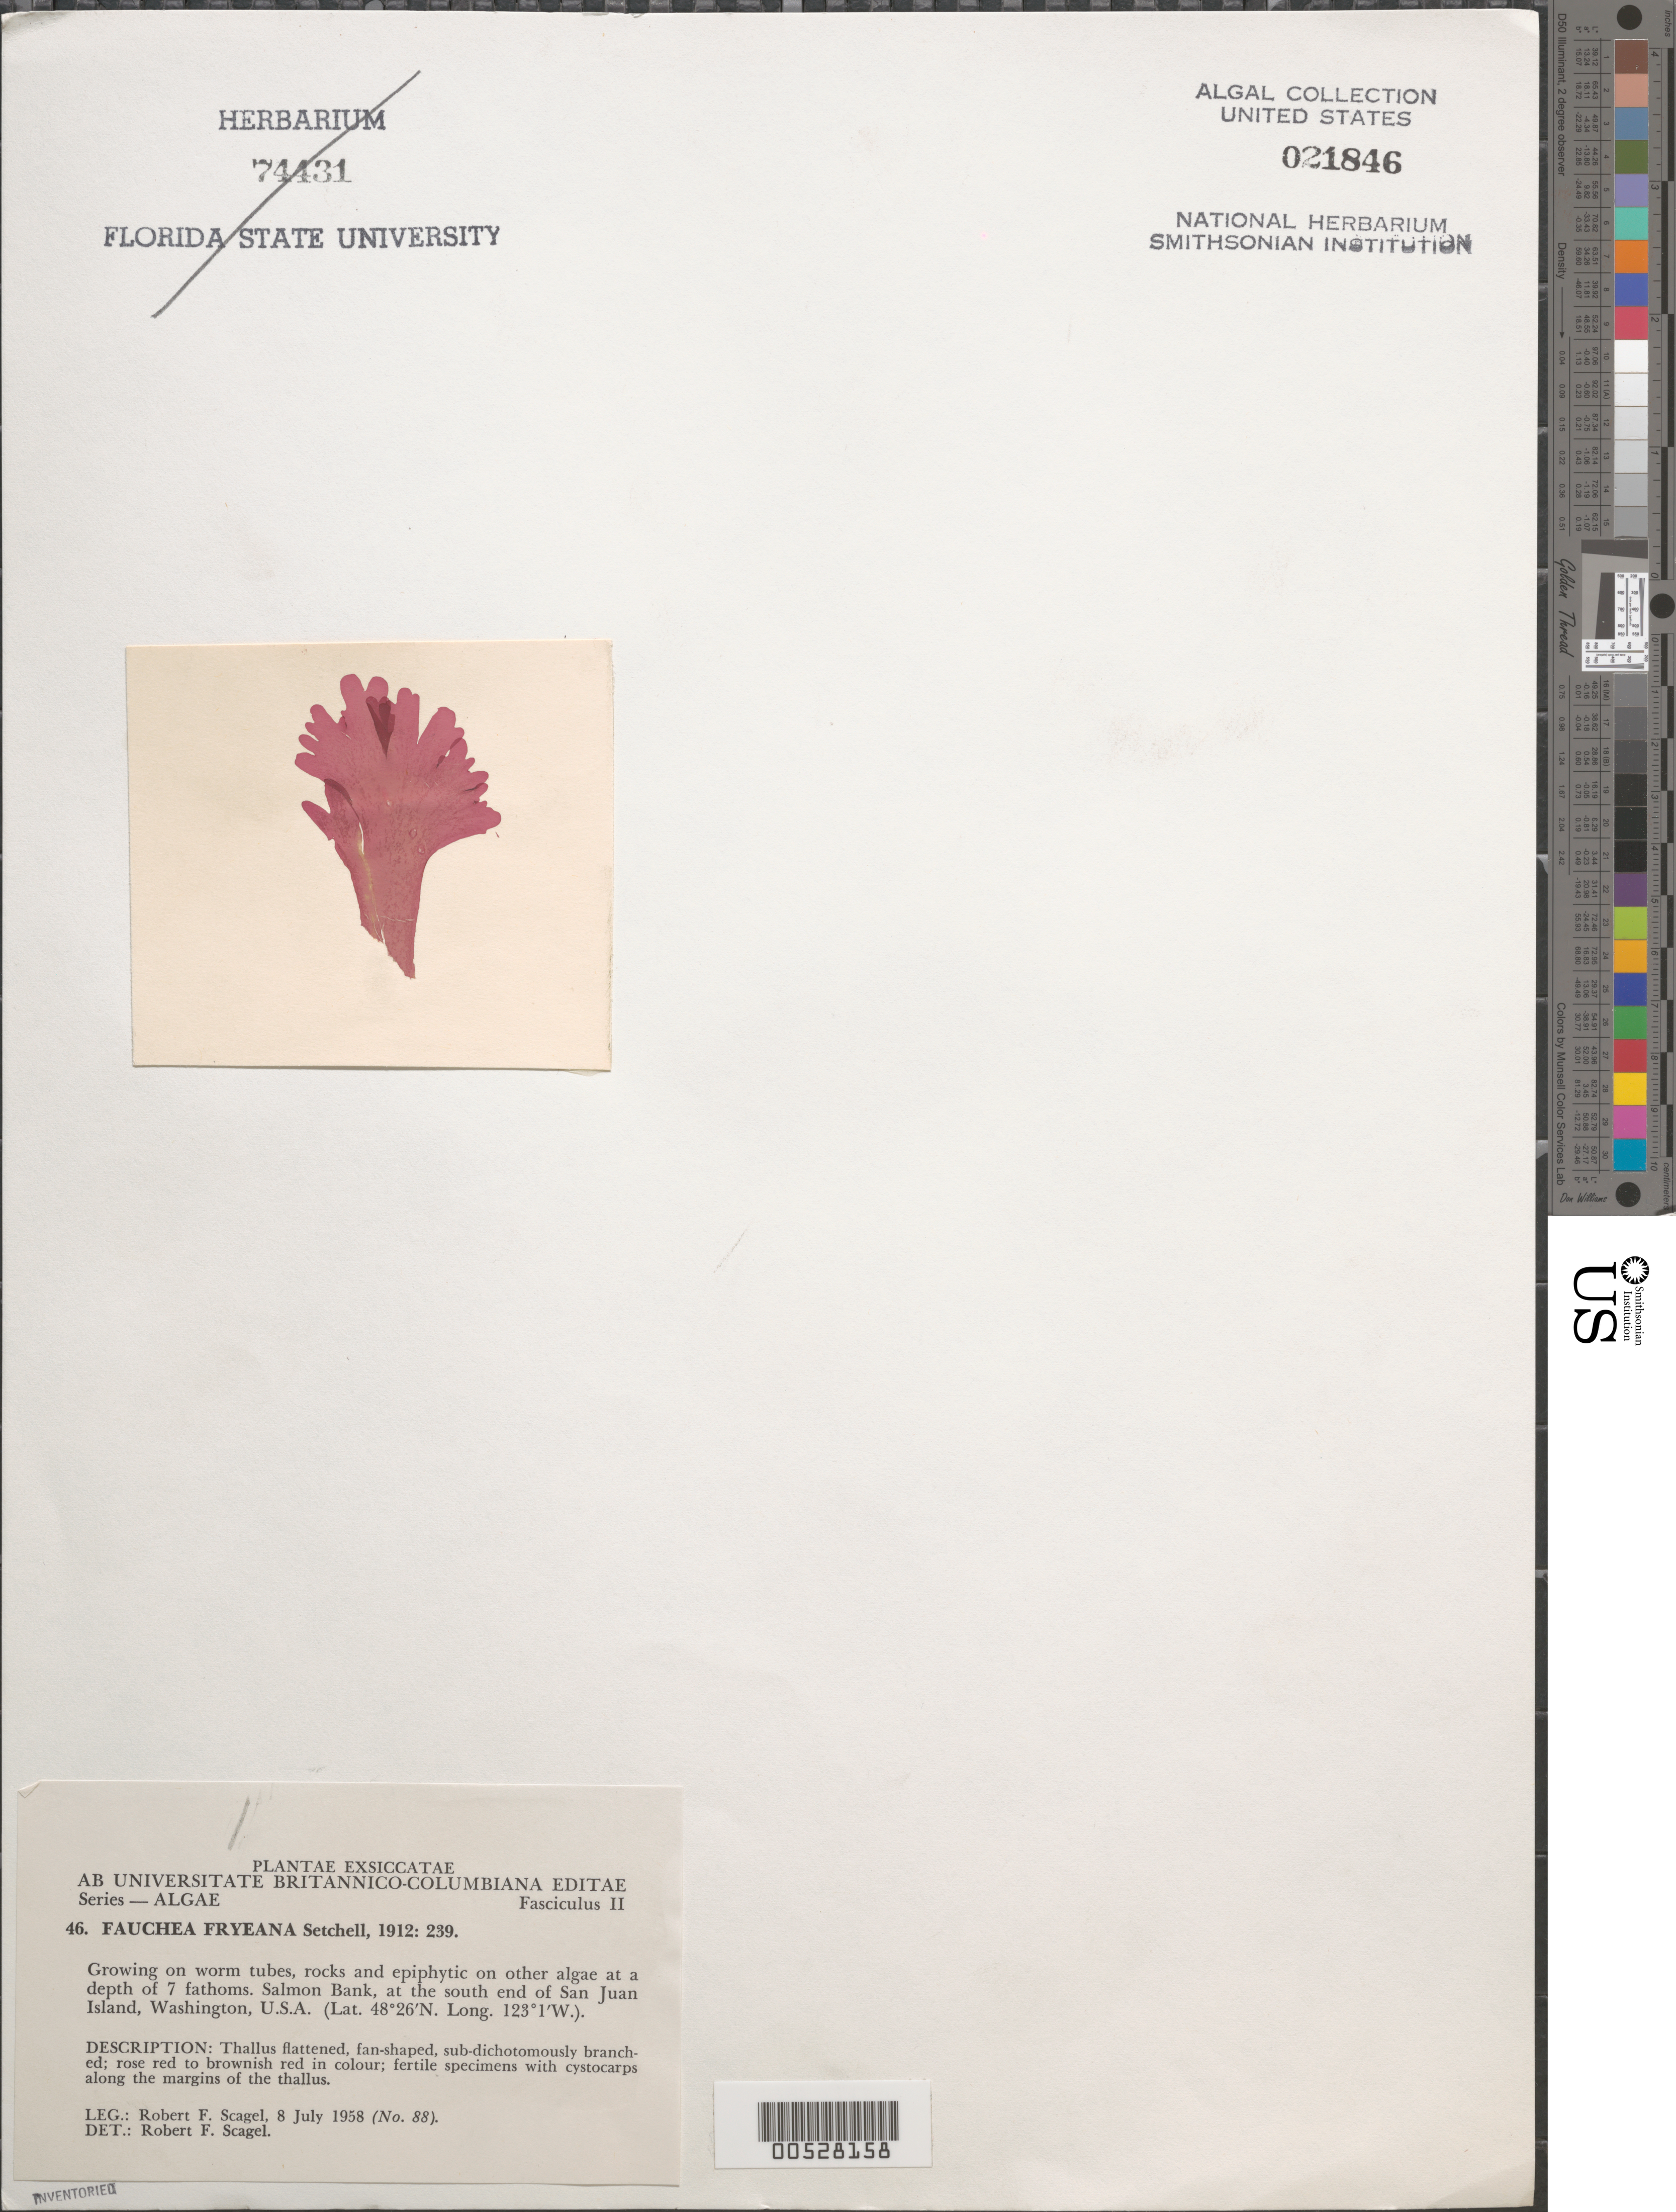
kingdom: Plantae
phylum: Rhodophyta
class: Florideophyceae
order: Rhodymeniales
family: Faucheaceae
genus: Gloiocladia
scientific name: Gloiocladia fryeana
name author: (Setchell) N. Sánchez & Rodríguez-Prieto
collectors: R. F. Scagel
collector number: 88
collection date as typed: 08 Jul 1958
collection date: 1958-07-08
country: United States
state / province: Washington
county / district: San Juan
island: San Juan Island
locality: Salmon Bank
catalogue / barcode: US 21846